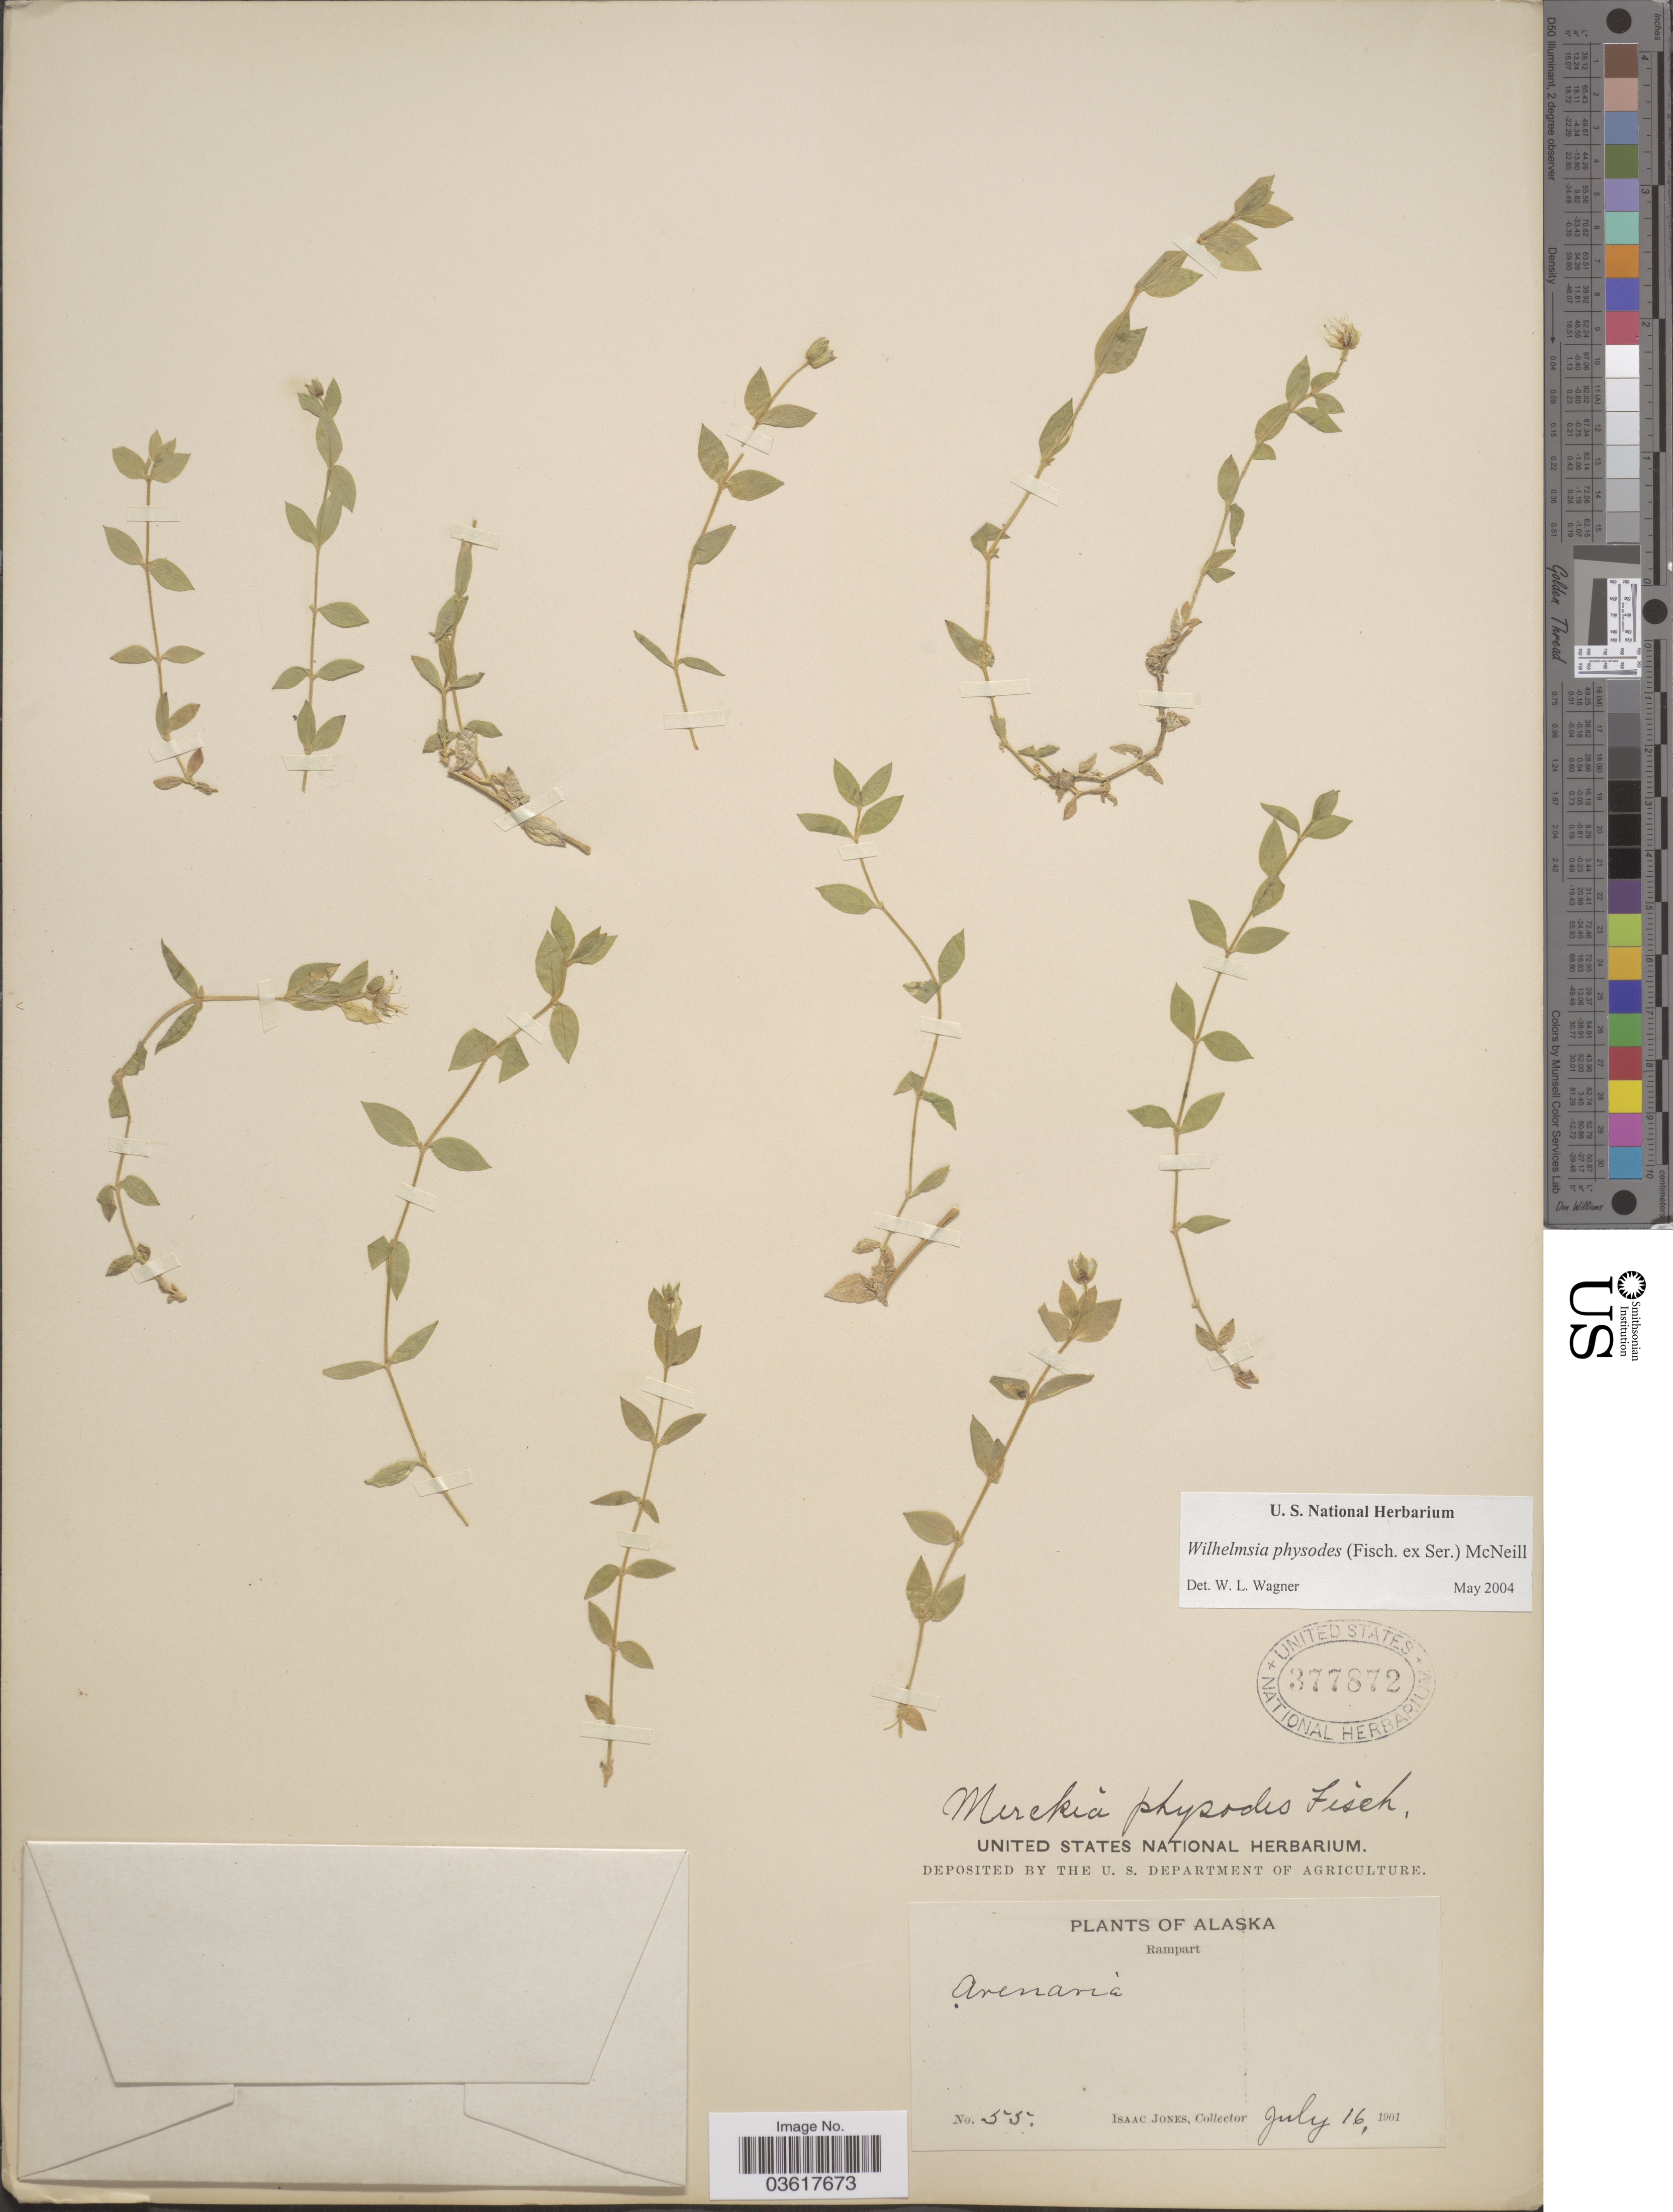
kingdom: Plantae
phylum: Tracheophyta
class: Magnoliopsida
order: Caryophyllales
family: Caryophyllaceae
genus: Wilhelmsia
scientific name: Wilhelmsia sp.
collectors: I. Jones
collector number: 55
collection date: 1901-07-16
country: United States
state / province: Alaska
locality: Rampart.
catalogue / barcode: US 377872